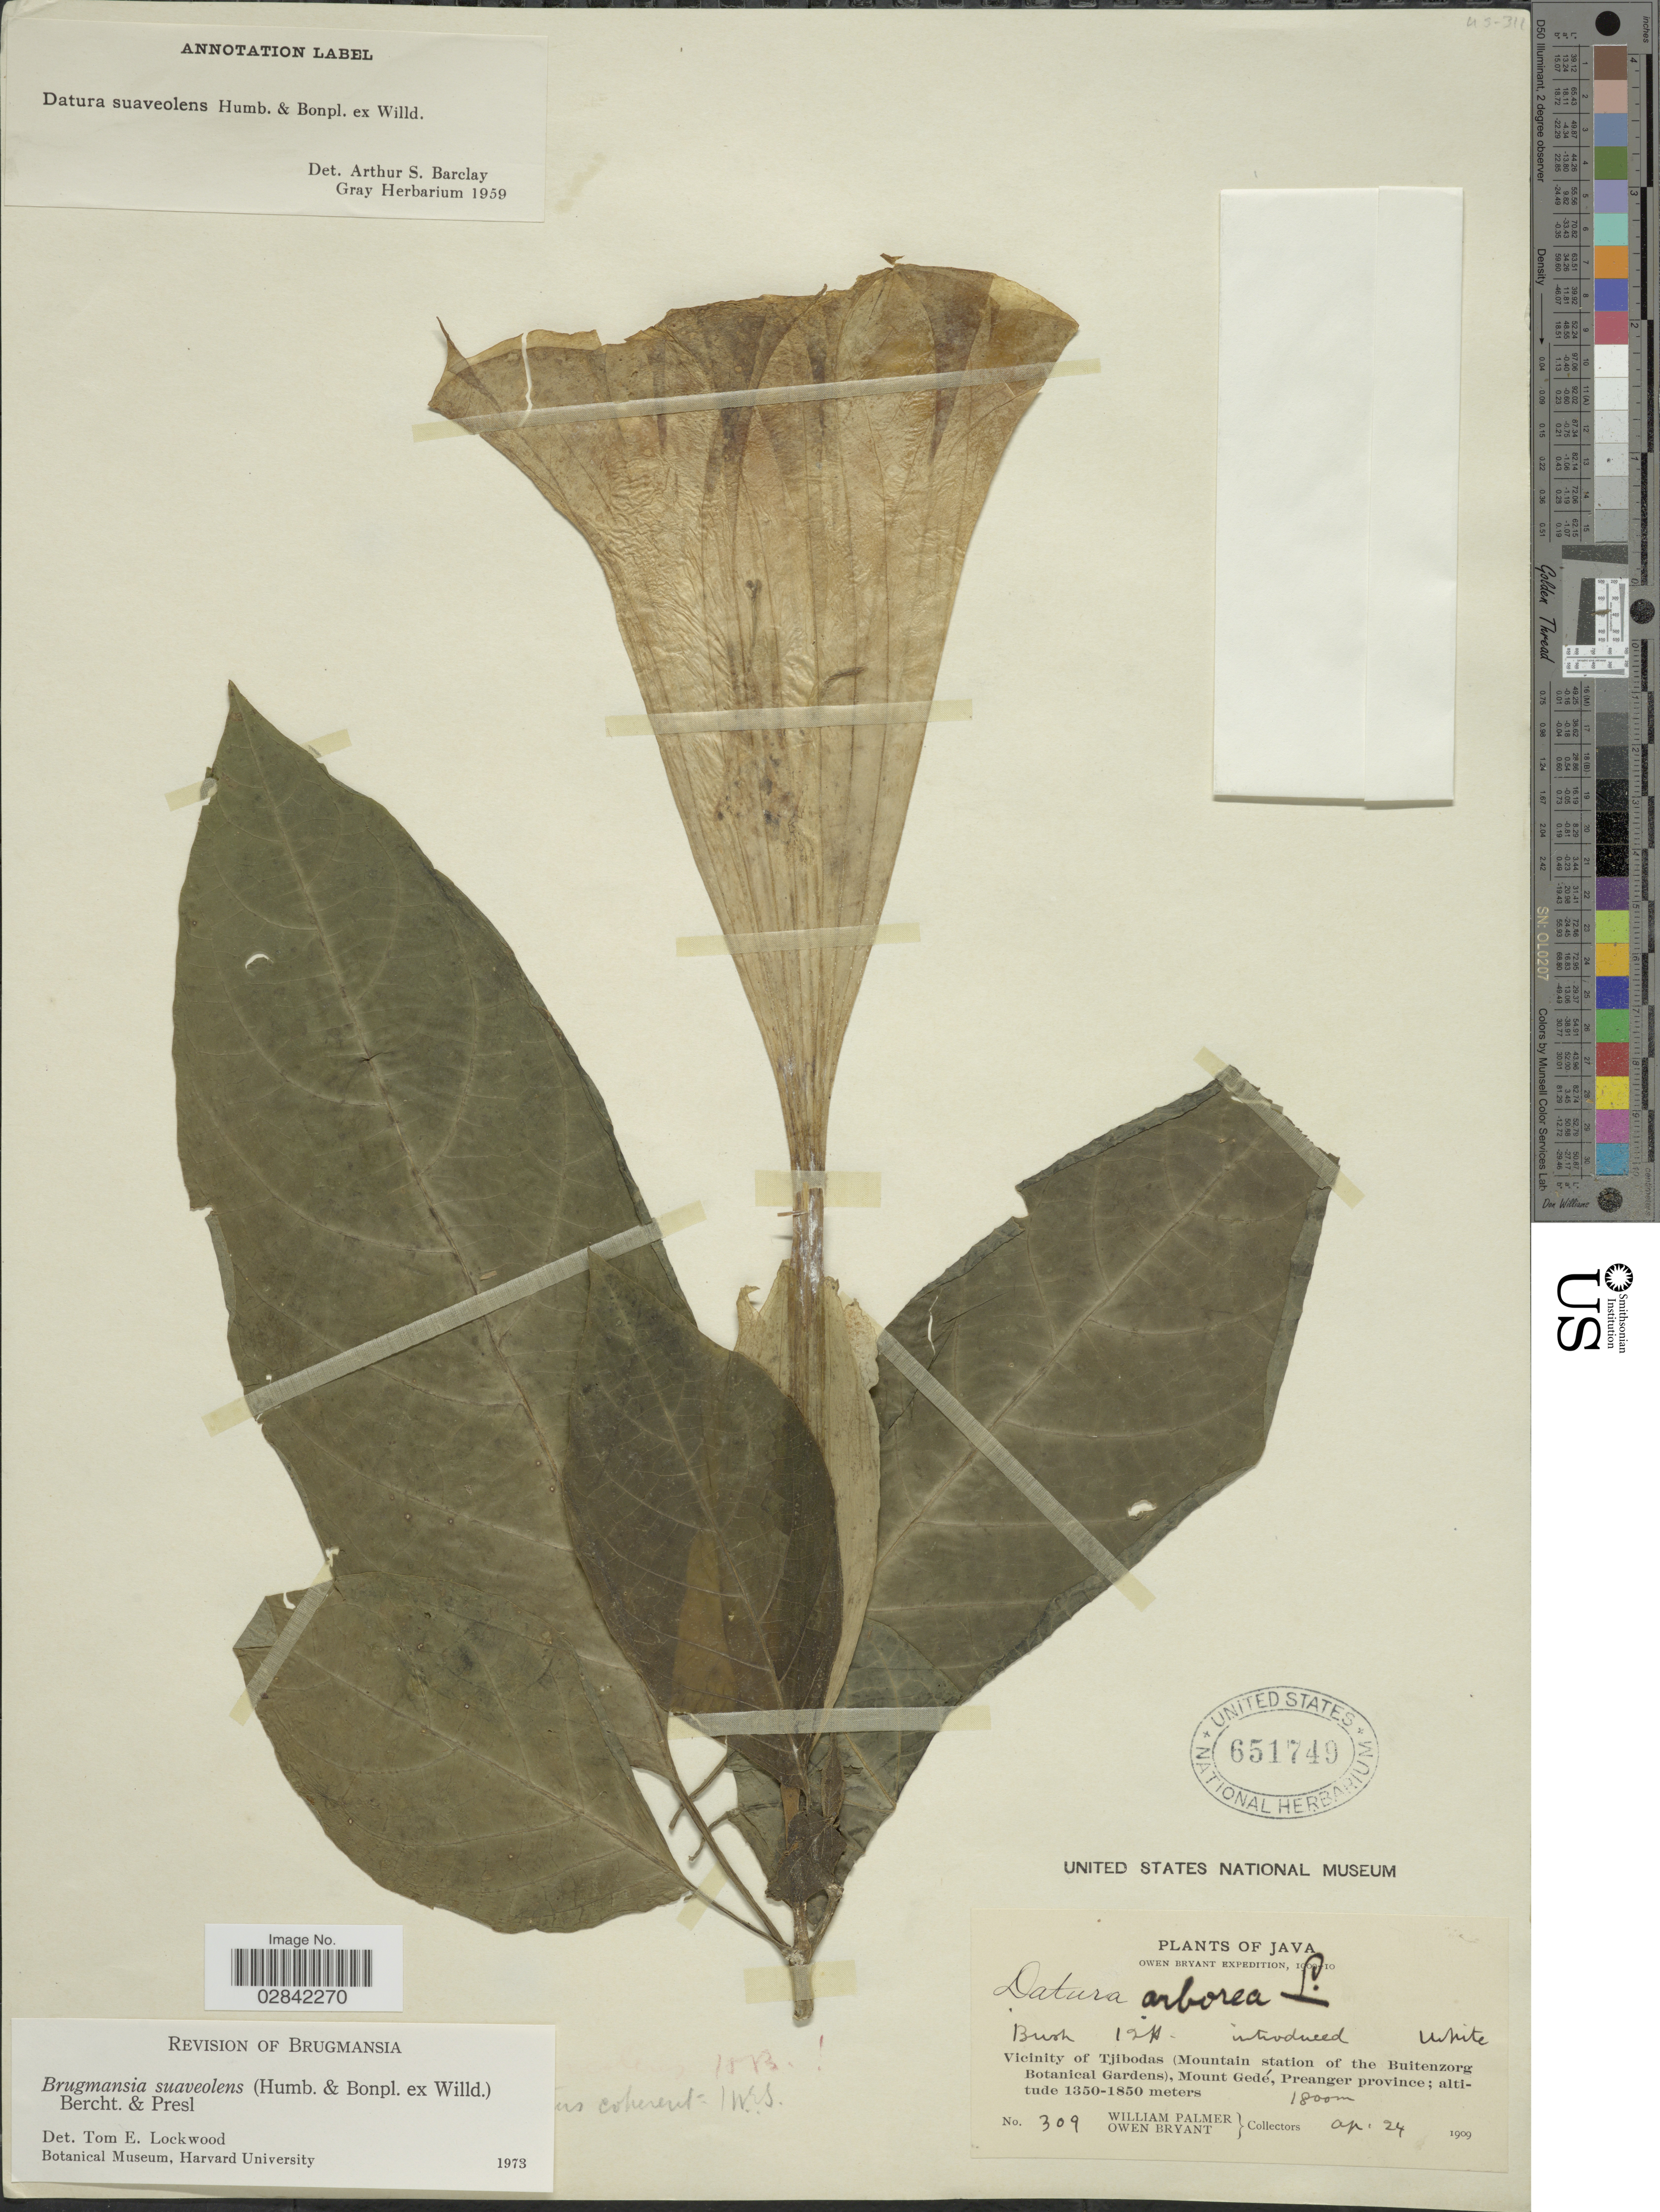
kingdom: Plantae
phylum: Tracheophyta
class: Magnoliopsida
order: Solanales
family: Solanaceae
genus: Brugmansia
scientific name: Brugmansia suaveolens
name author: (Humb. & Bonpl. ex Willd.) Brecht. & J. Presl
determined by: Lockwood, T. E.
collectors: W. Palmer & O. Bryant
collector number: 309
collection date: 1909-04-24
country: Indonesia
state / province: Java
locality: Vicinity of Tjibodas (Mountain station of the Buitenzorg Botanical Gardens), Mount Gedé, Preanger province.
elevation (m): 1800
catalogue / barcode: US 651749